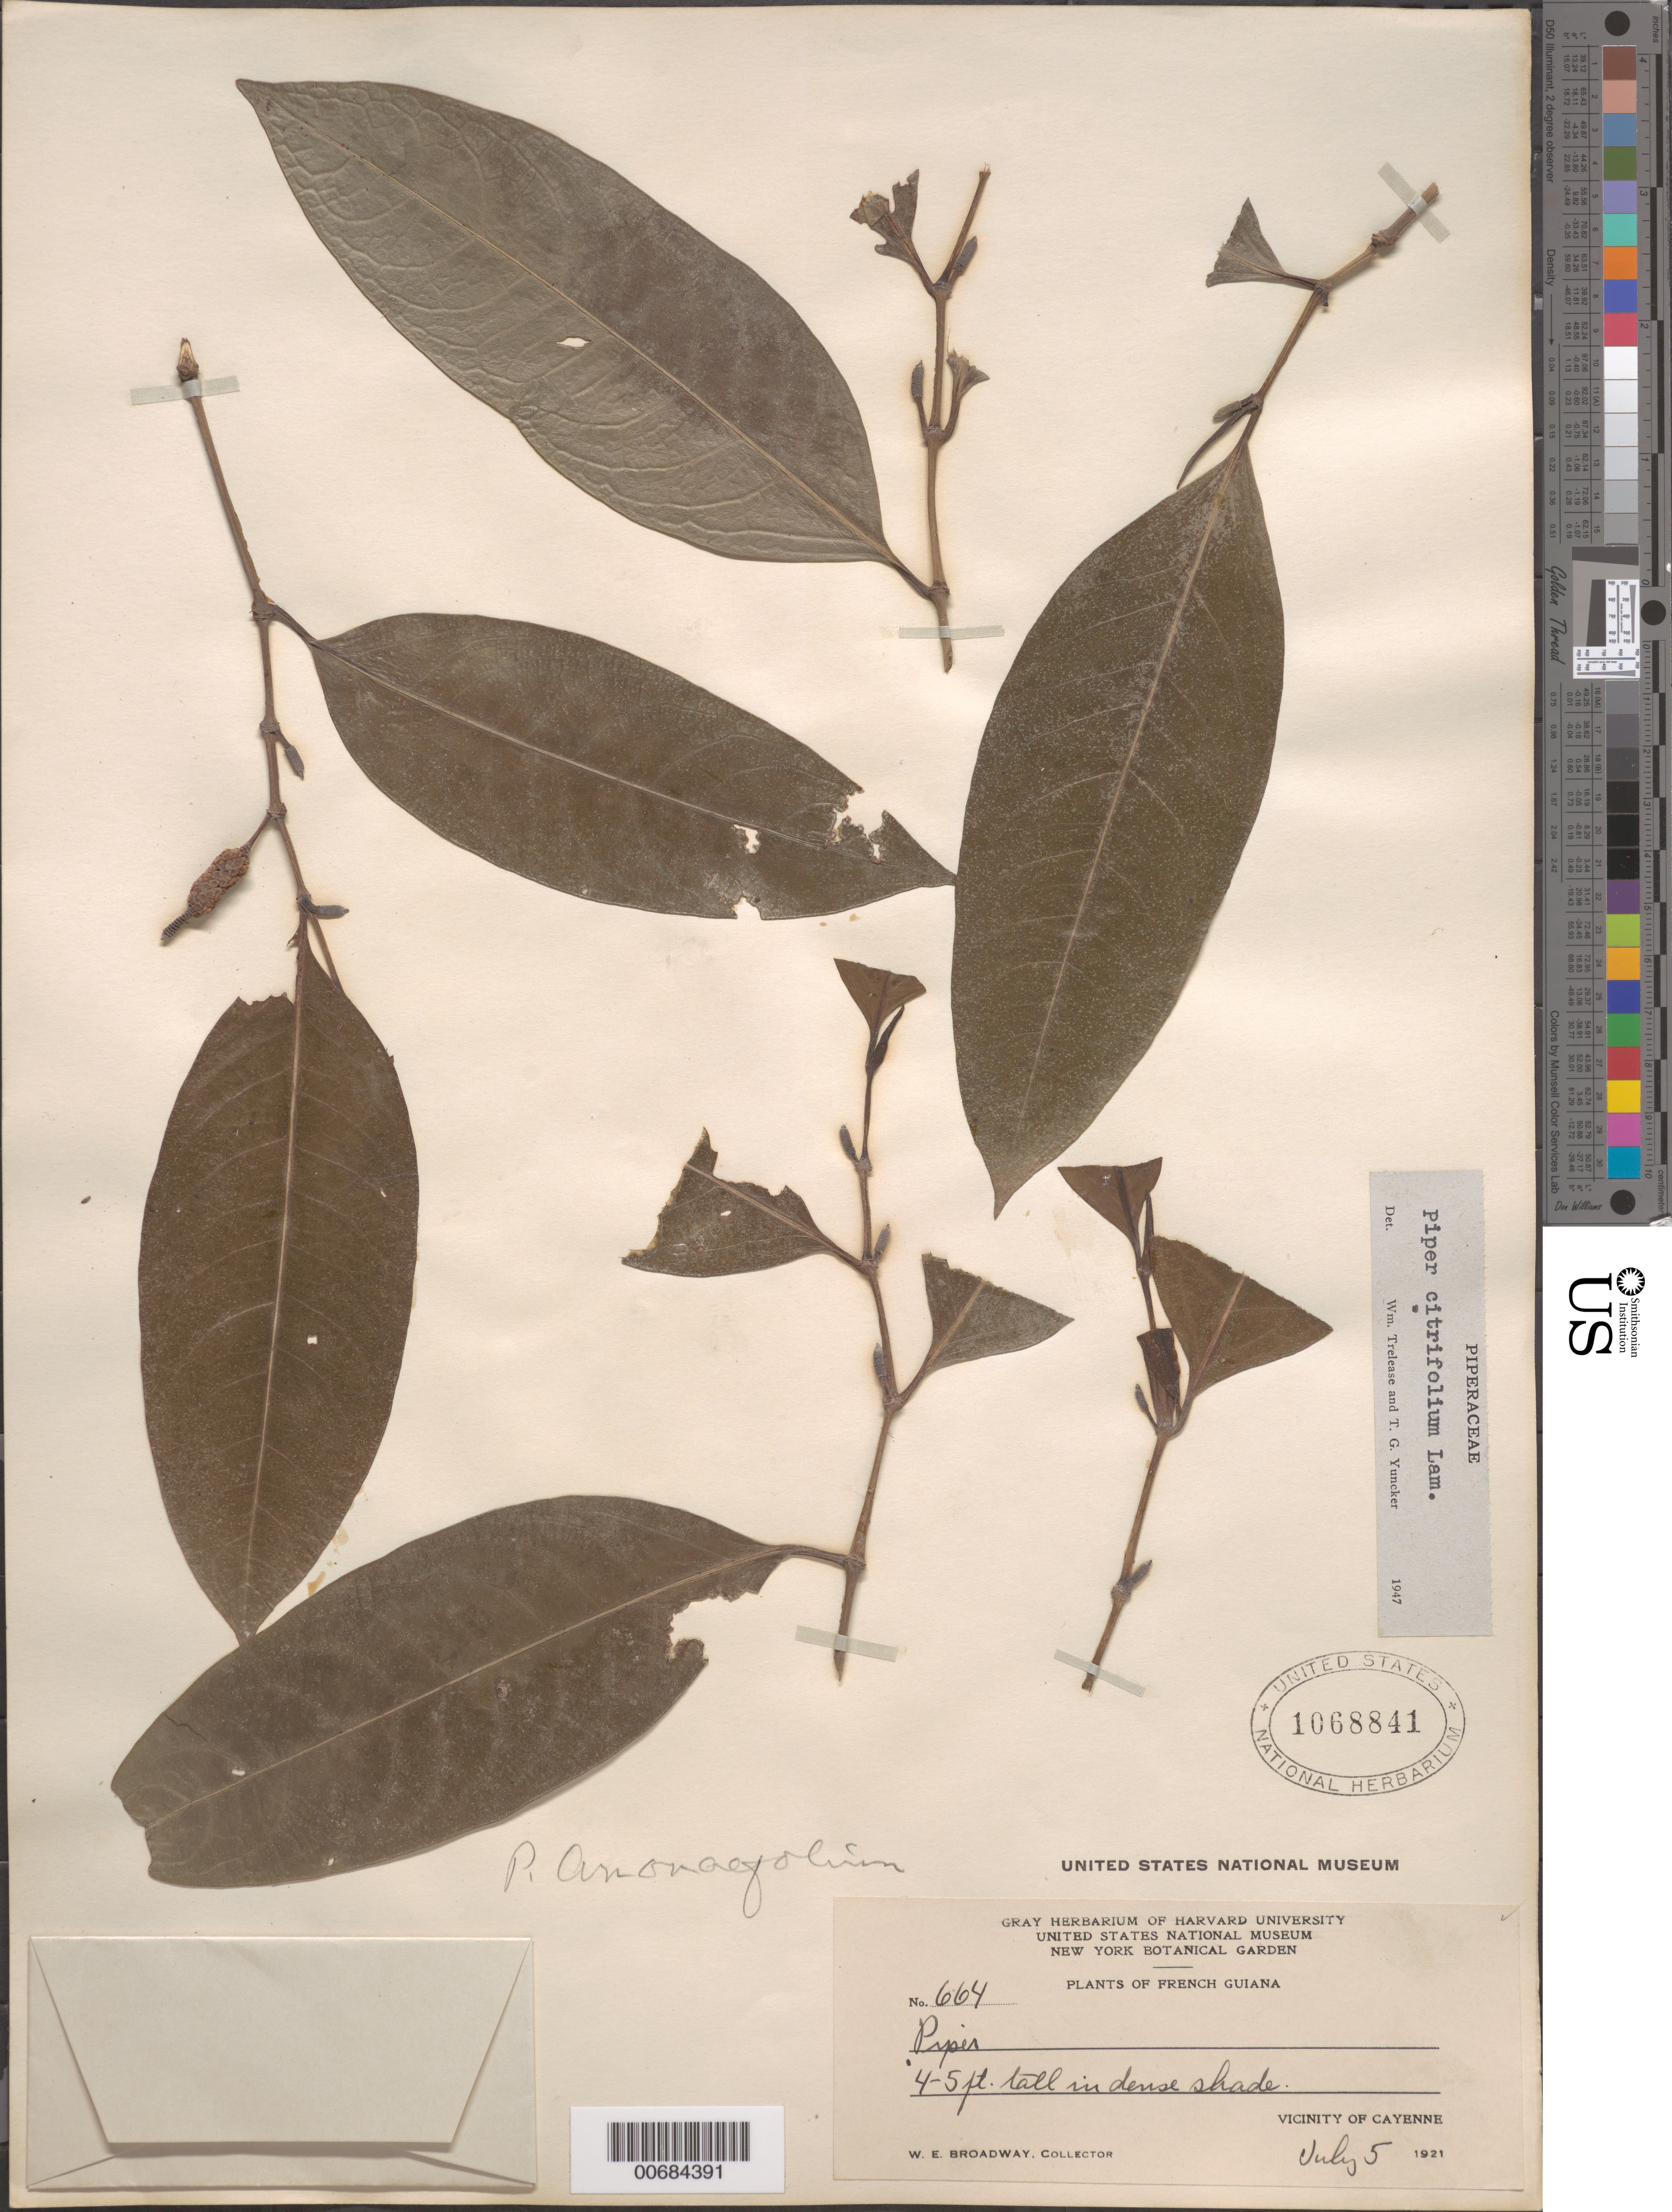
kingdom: Plantae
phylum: Tracheophyta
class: Magnoliopsida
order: Piperales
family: Piperaceae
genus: Piper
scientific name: Piper citrifolium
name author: Lam.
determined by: Trelease, W.; Yuncker, T. G.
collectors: W. E. Broadway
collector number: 664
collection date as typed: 5-Jul-21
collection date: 1921-07-05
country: French Guiana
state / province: Cayenne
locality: Cayenne, vic.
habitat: In dense shade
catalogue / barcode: US 1068841